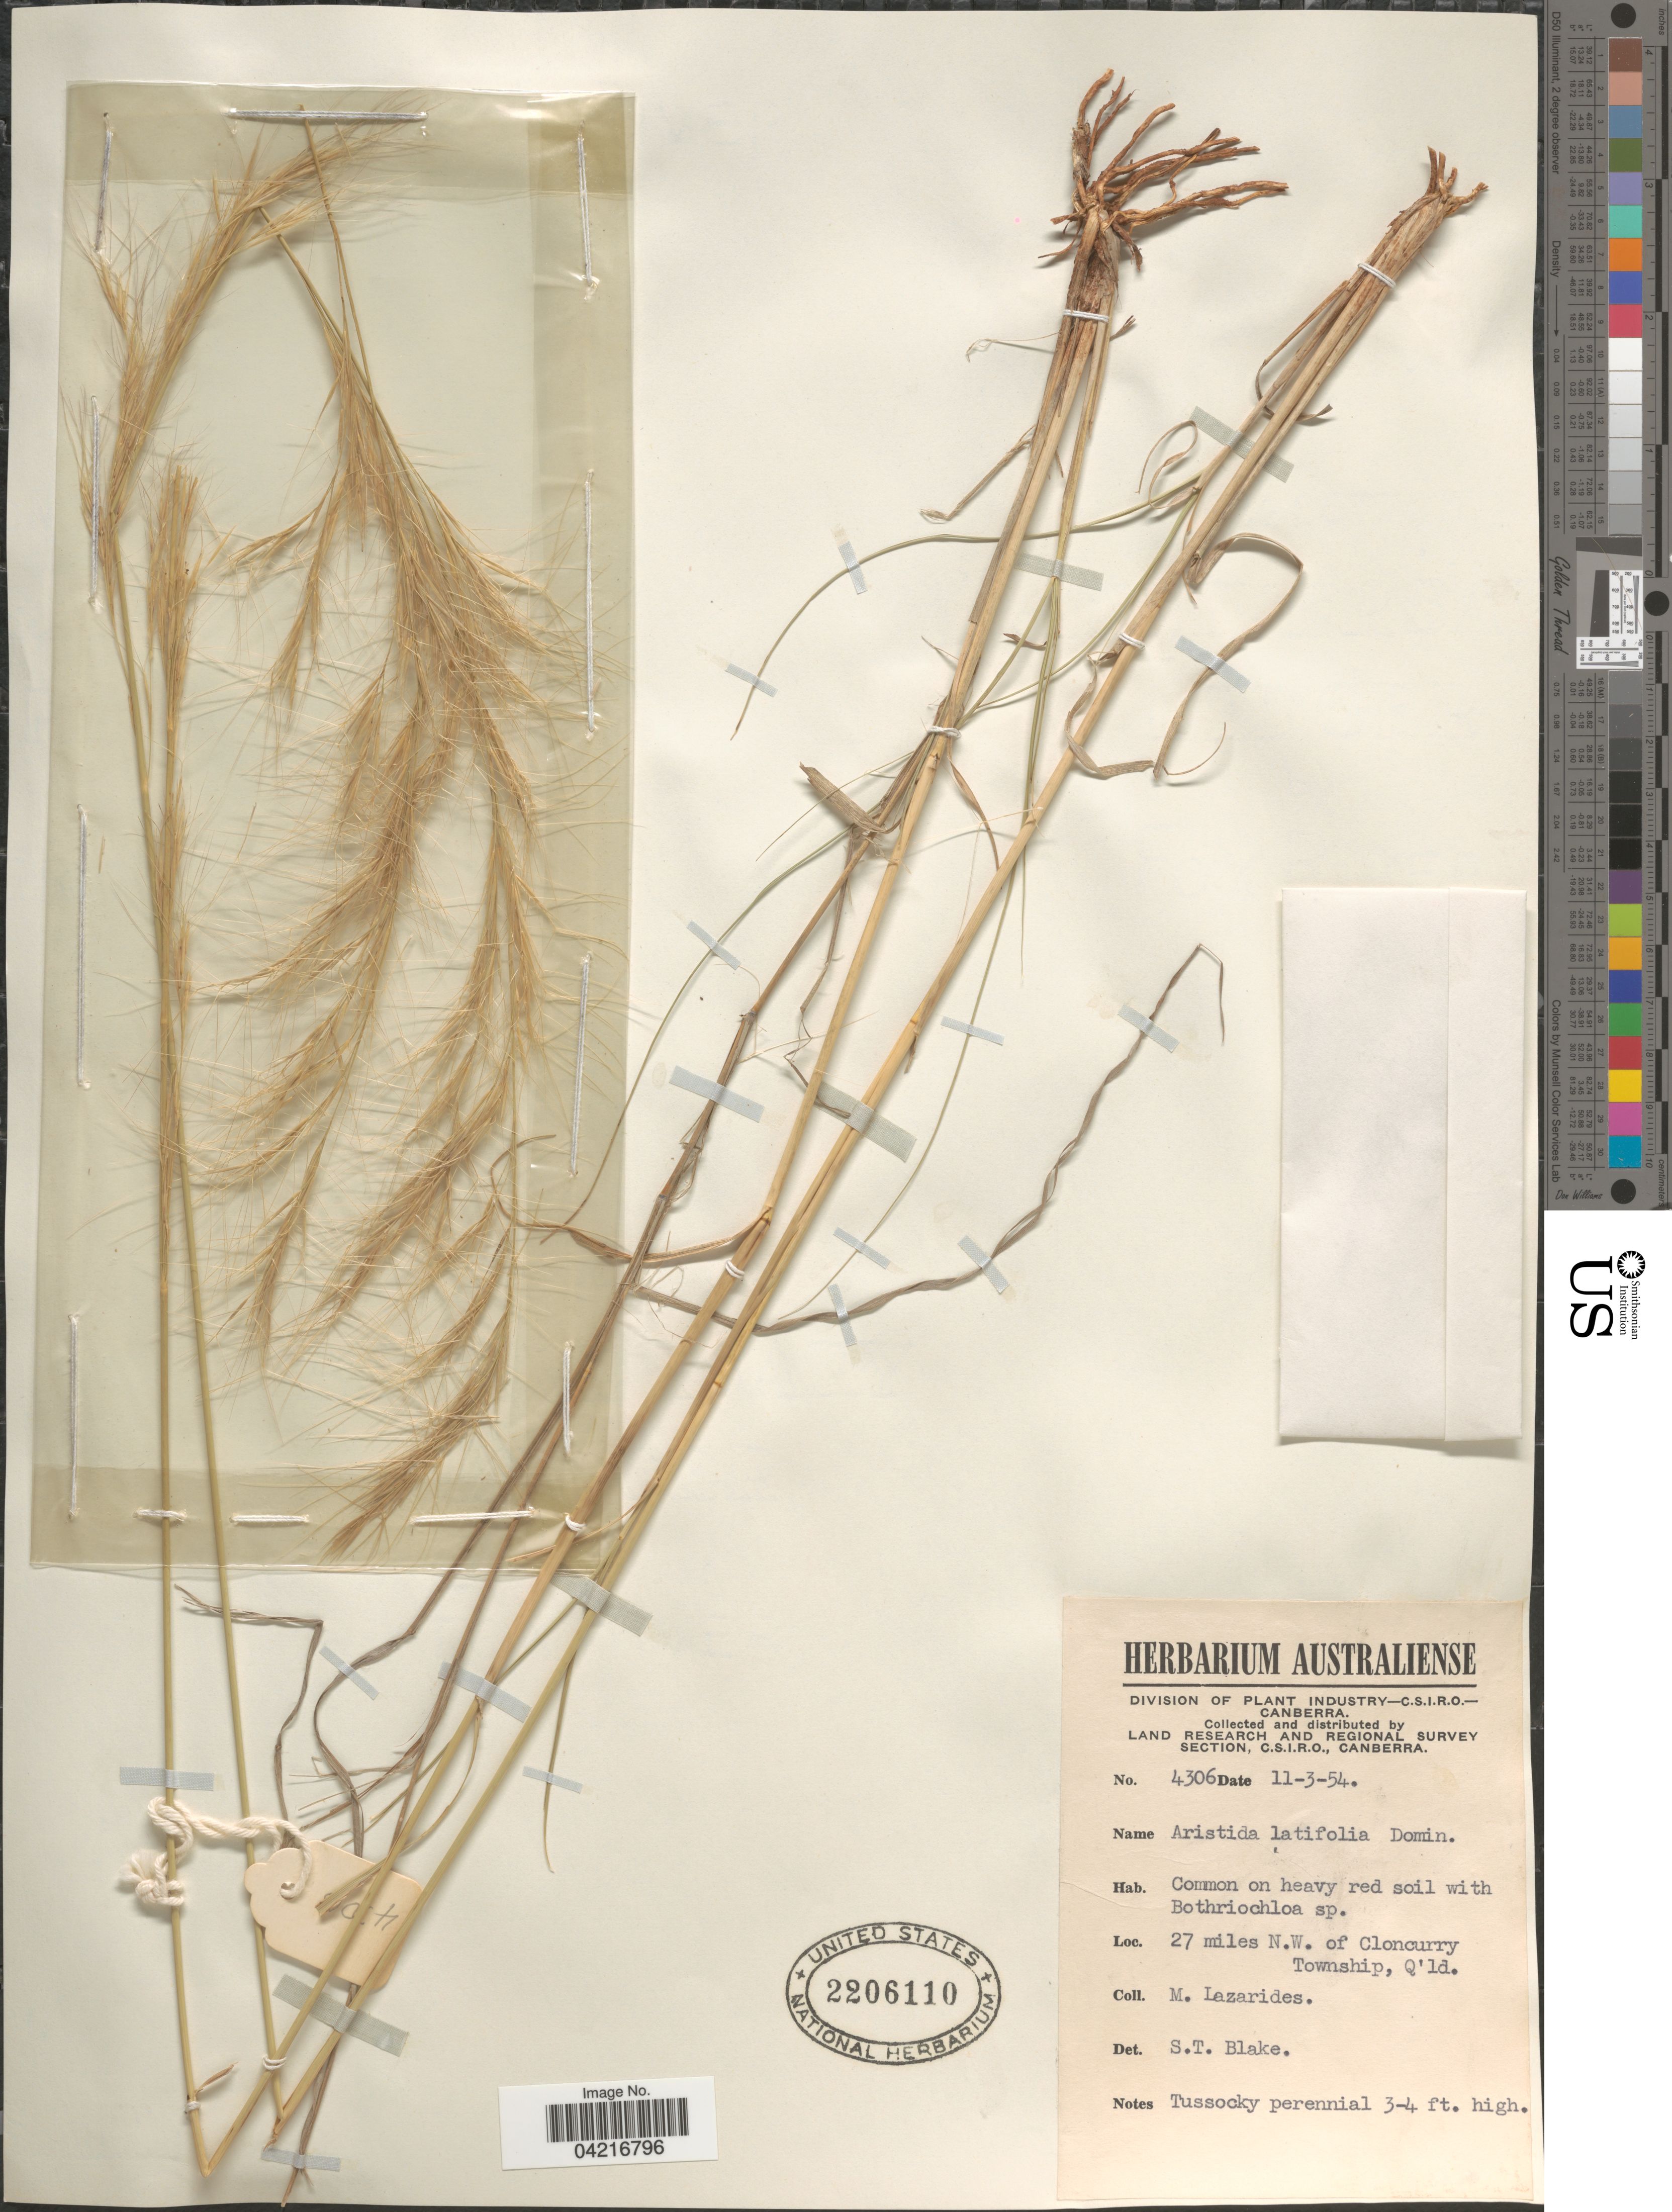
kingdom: Plantae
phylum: Tracheophyta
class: Liliopsida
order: Poales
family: Poaceae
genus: Aristida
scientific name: Aristida latifolia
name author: Domin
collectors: M. Lazarides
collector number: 4306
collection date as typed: Transcribed d/m/y: 11/3/54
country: Australia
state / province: Queensland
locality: Land Research and Regional Survey Section, C.S.I.R.O. 27 miles N.W. of Cloncurry Township.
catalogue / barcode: US 2206110